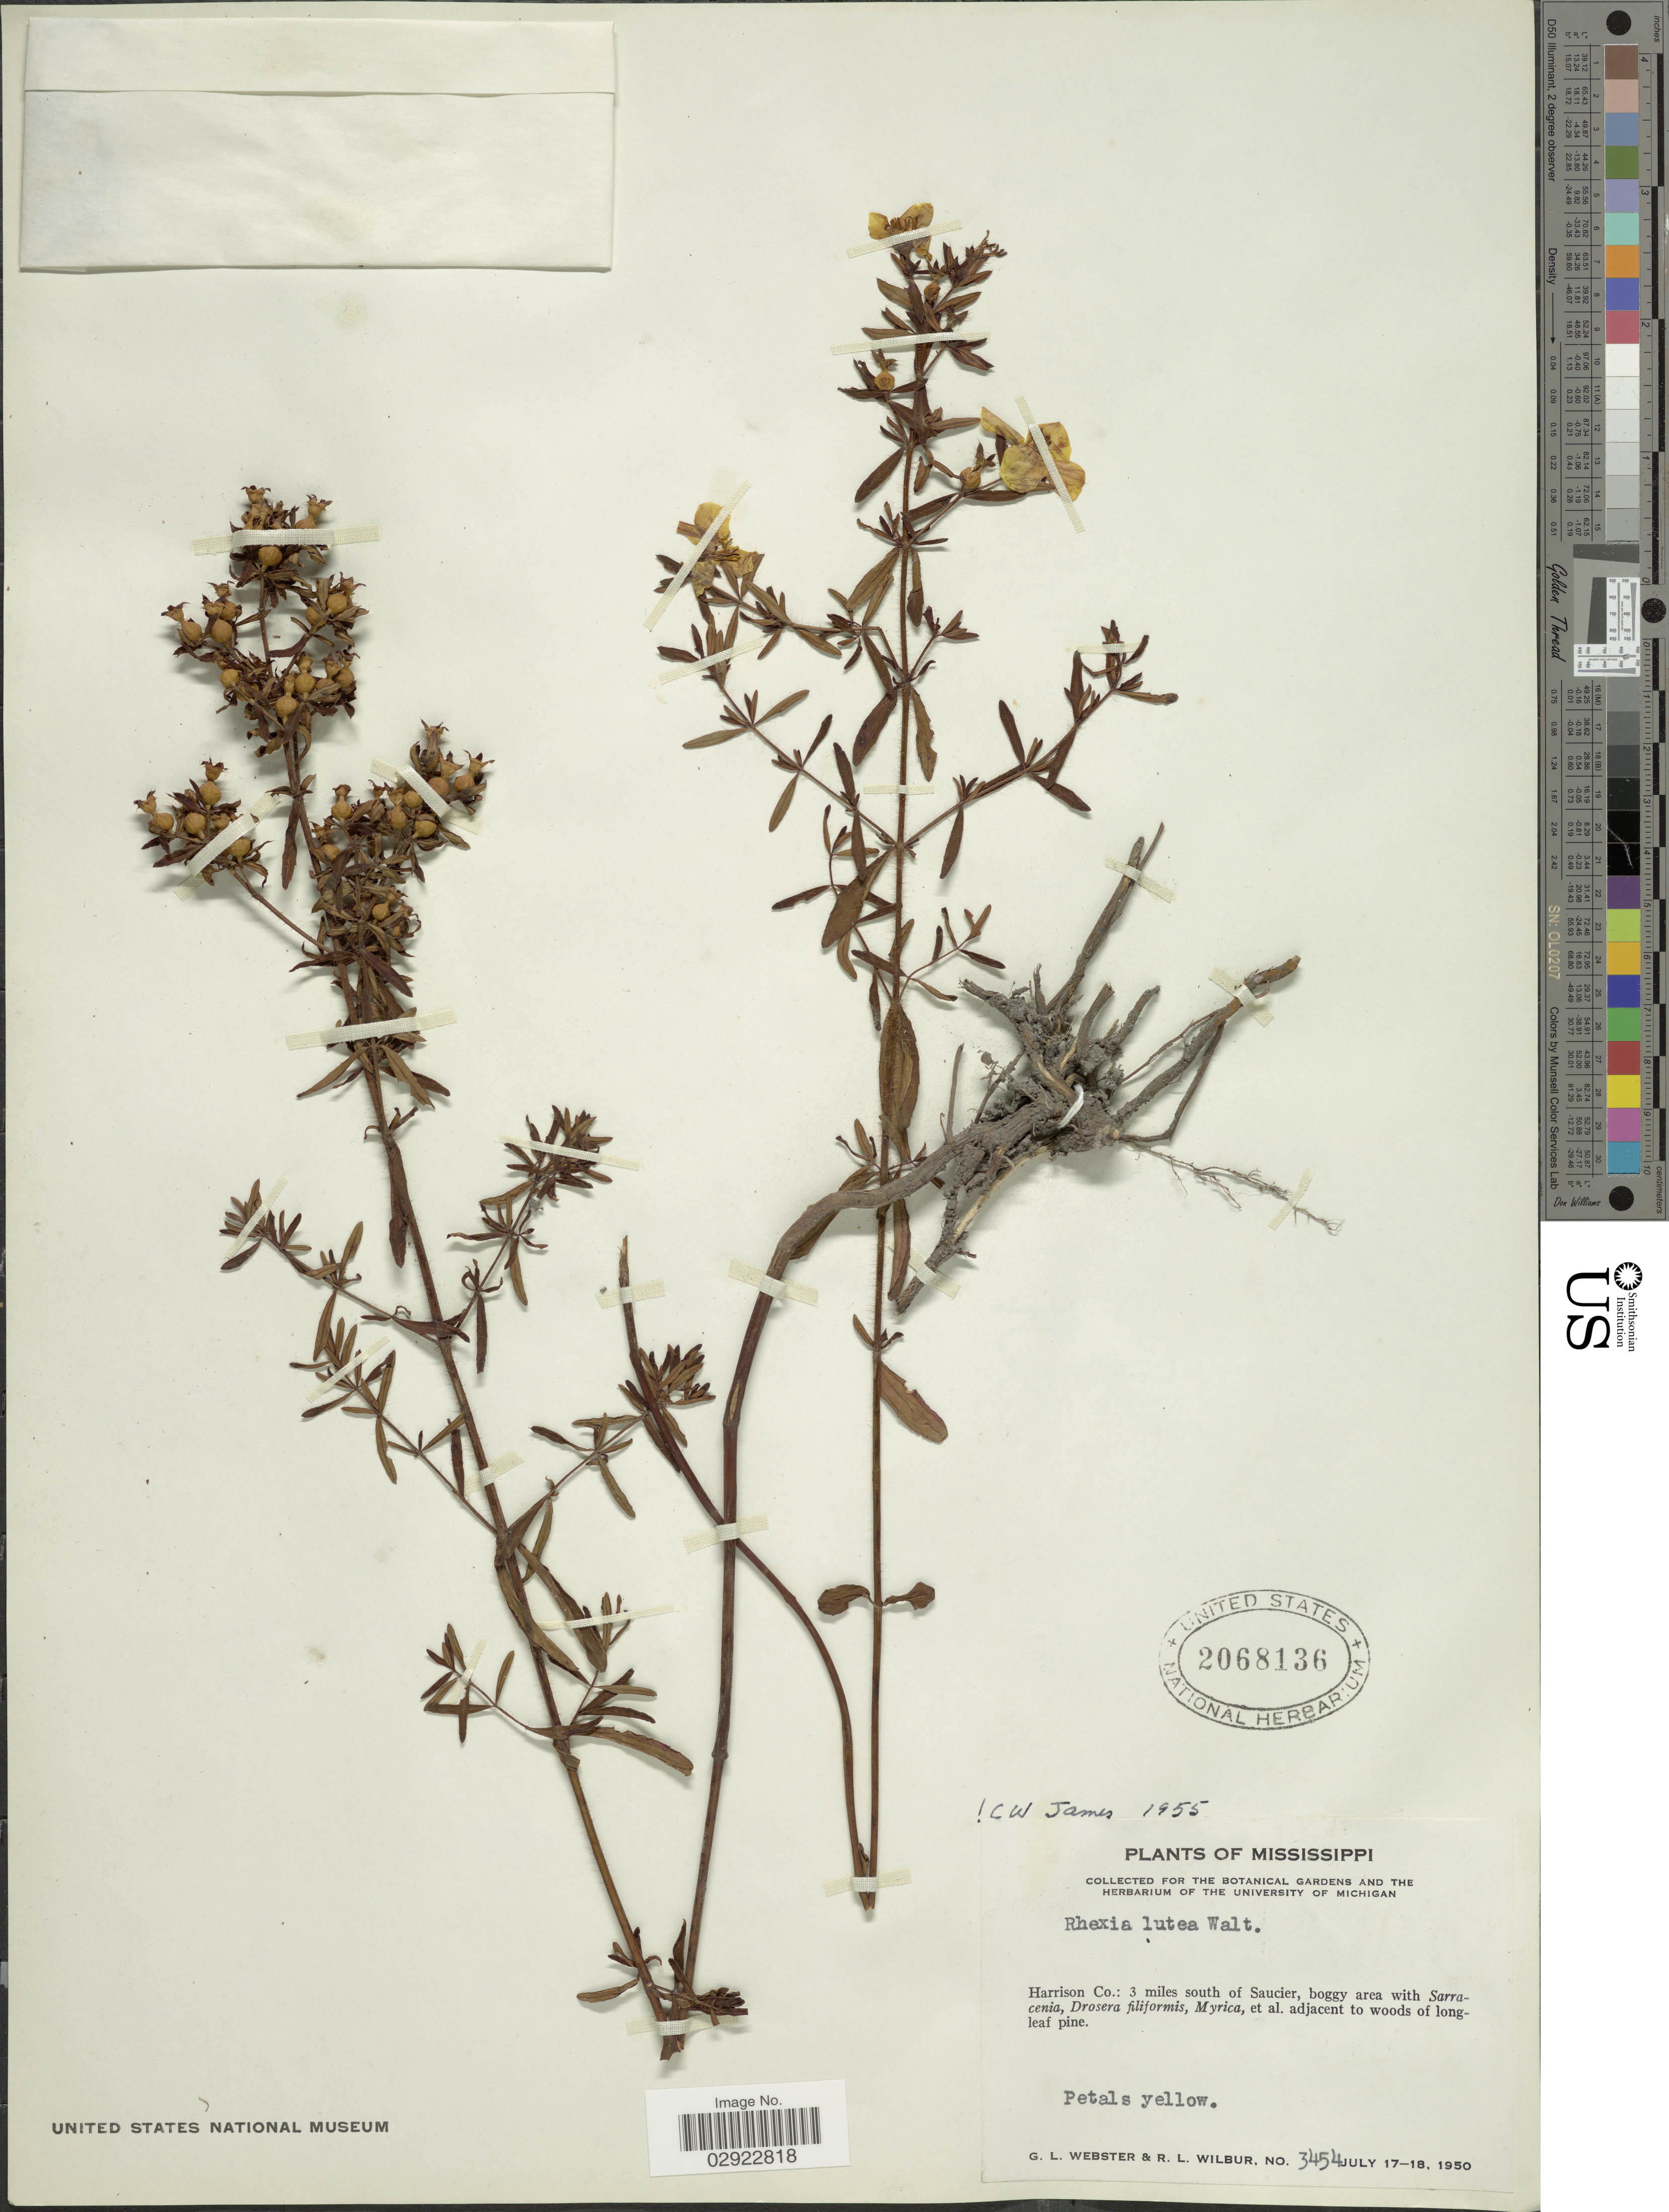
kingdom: Plantae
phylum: Tracheophyta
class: Magnoliopsida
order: Myrtales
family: Melastomataceae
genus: Rhexia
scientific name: Rhexia lutea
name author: Walter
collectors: G. L. Webster & R. L. Wilbur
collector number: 3454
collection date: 1950-07-17/1950-07-18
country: United States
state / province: Mississippi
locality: Harrison Co.: 3 miles south of Saucier.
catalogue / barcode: US 2068136